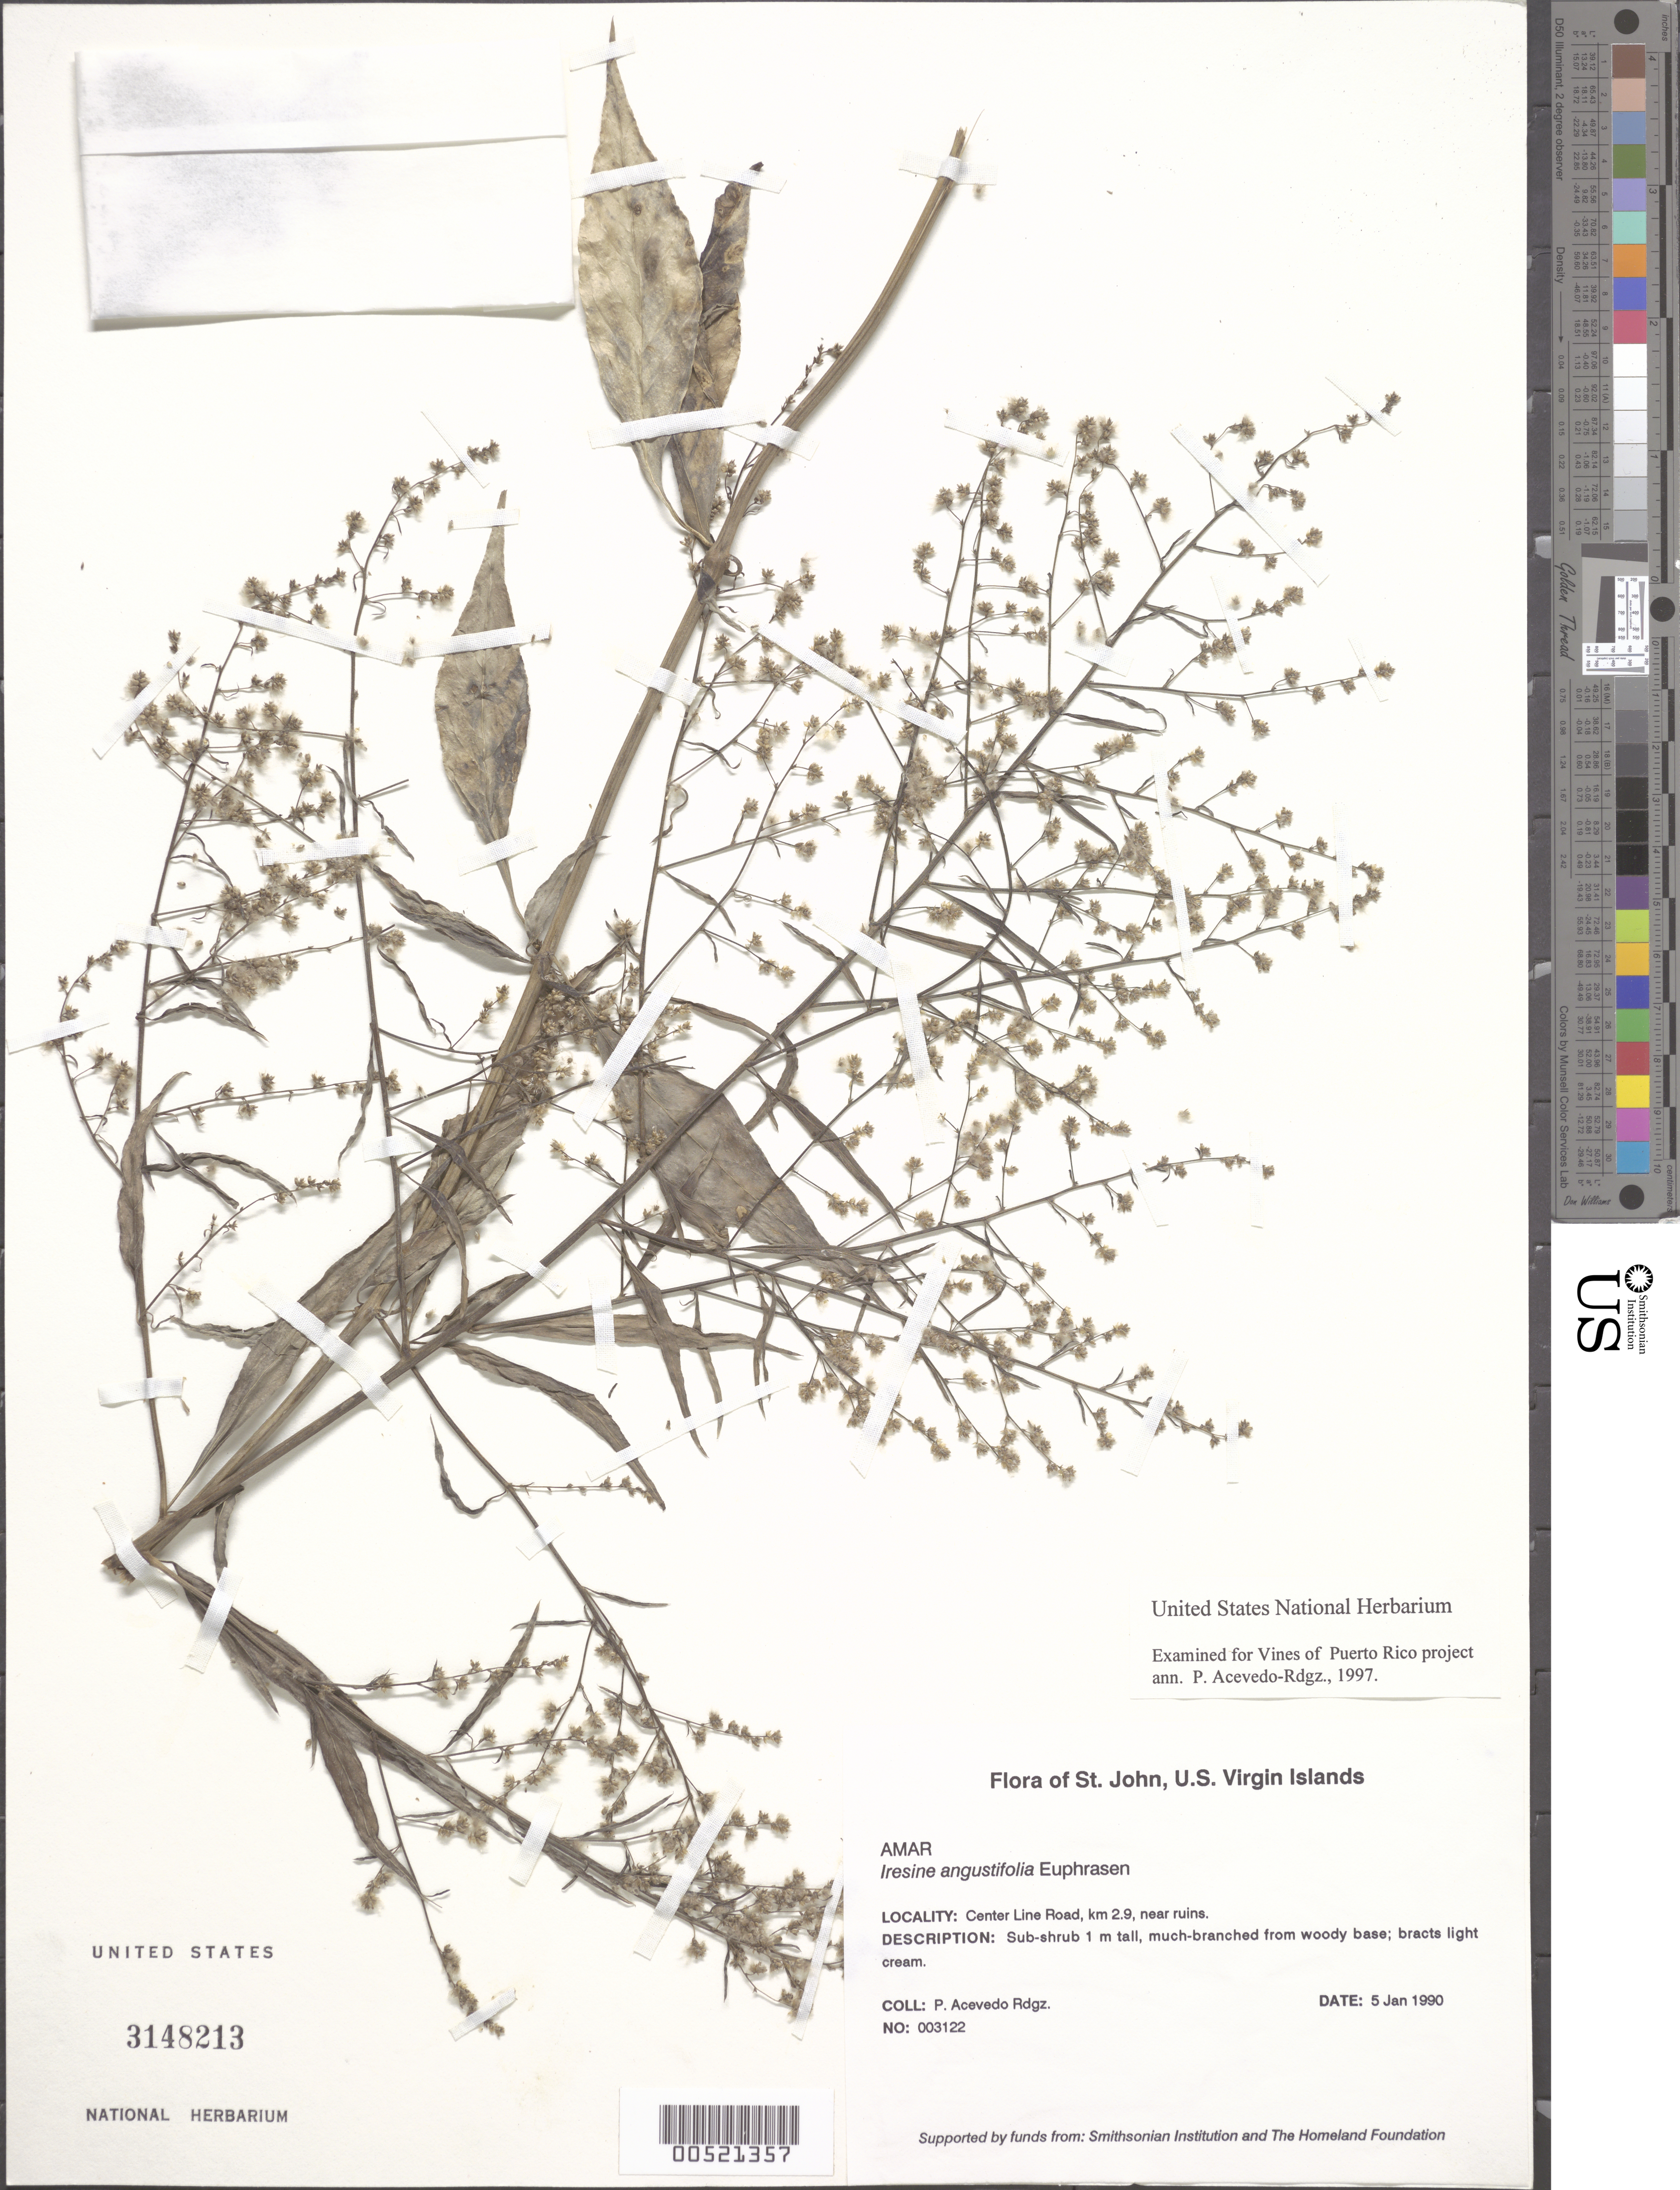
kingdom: Plantae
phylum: Tracheophyta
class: Magnoliopsida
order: Caryophyllales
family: Amaranthaceae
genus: Iresine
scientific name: Iresine angustifolia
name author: Euphrasén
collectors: P. Acevedo-Rodr.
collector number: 3122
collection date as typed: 05 Jan 1990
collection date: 1990-01-05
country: U.S. Virgin Islands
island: St. John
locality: Cruz Bay Quarter; Center Line Road, km 2.9, near ruins.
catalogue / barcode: US 3148213